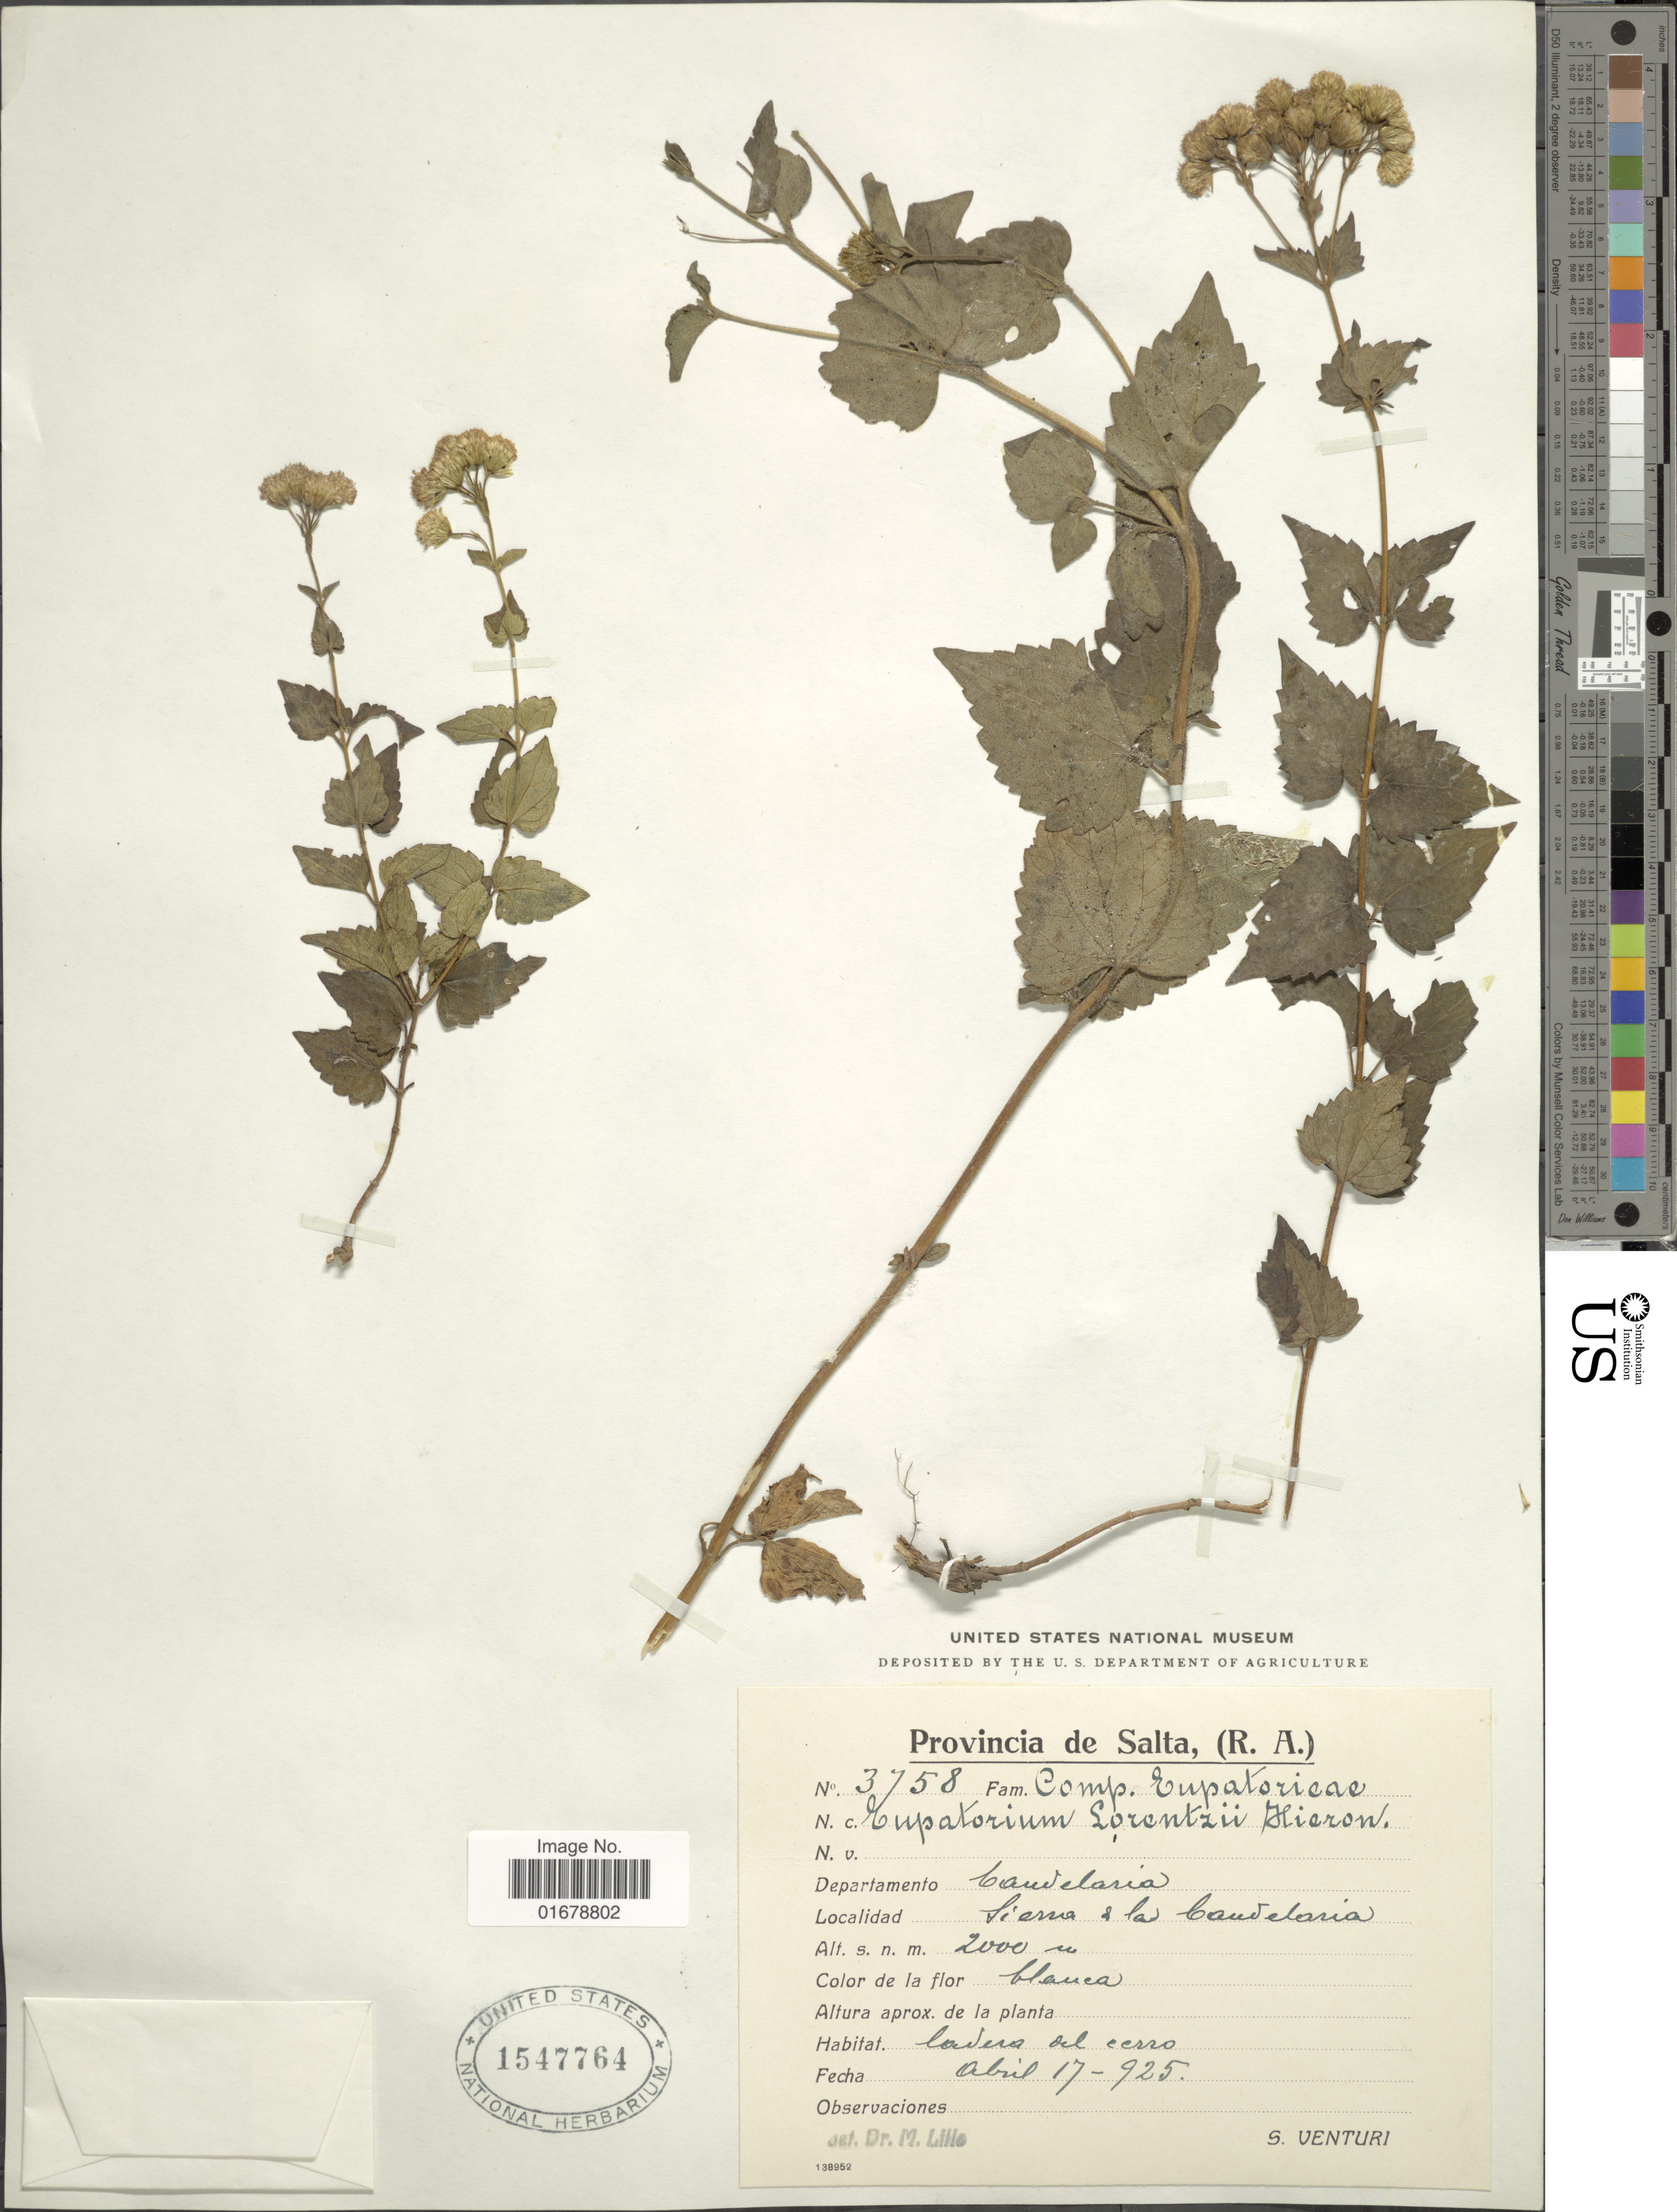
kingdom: Plantae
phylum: Tracheophyta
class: Magnoliopsida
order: Asterales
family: Asteraceae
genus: Ageratina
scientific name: Ageratina lorentzii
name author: (Hieron.) R.M. King & H. Rob.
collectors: S. Venturi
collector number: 3758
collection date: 1925-04-17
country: Argentina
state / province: Salta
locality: Provincia de Salta, (R. A.), Departamento Candelaria, Sierra de la Candelaria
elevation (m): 2000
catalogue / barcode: US 1547764